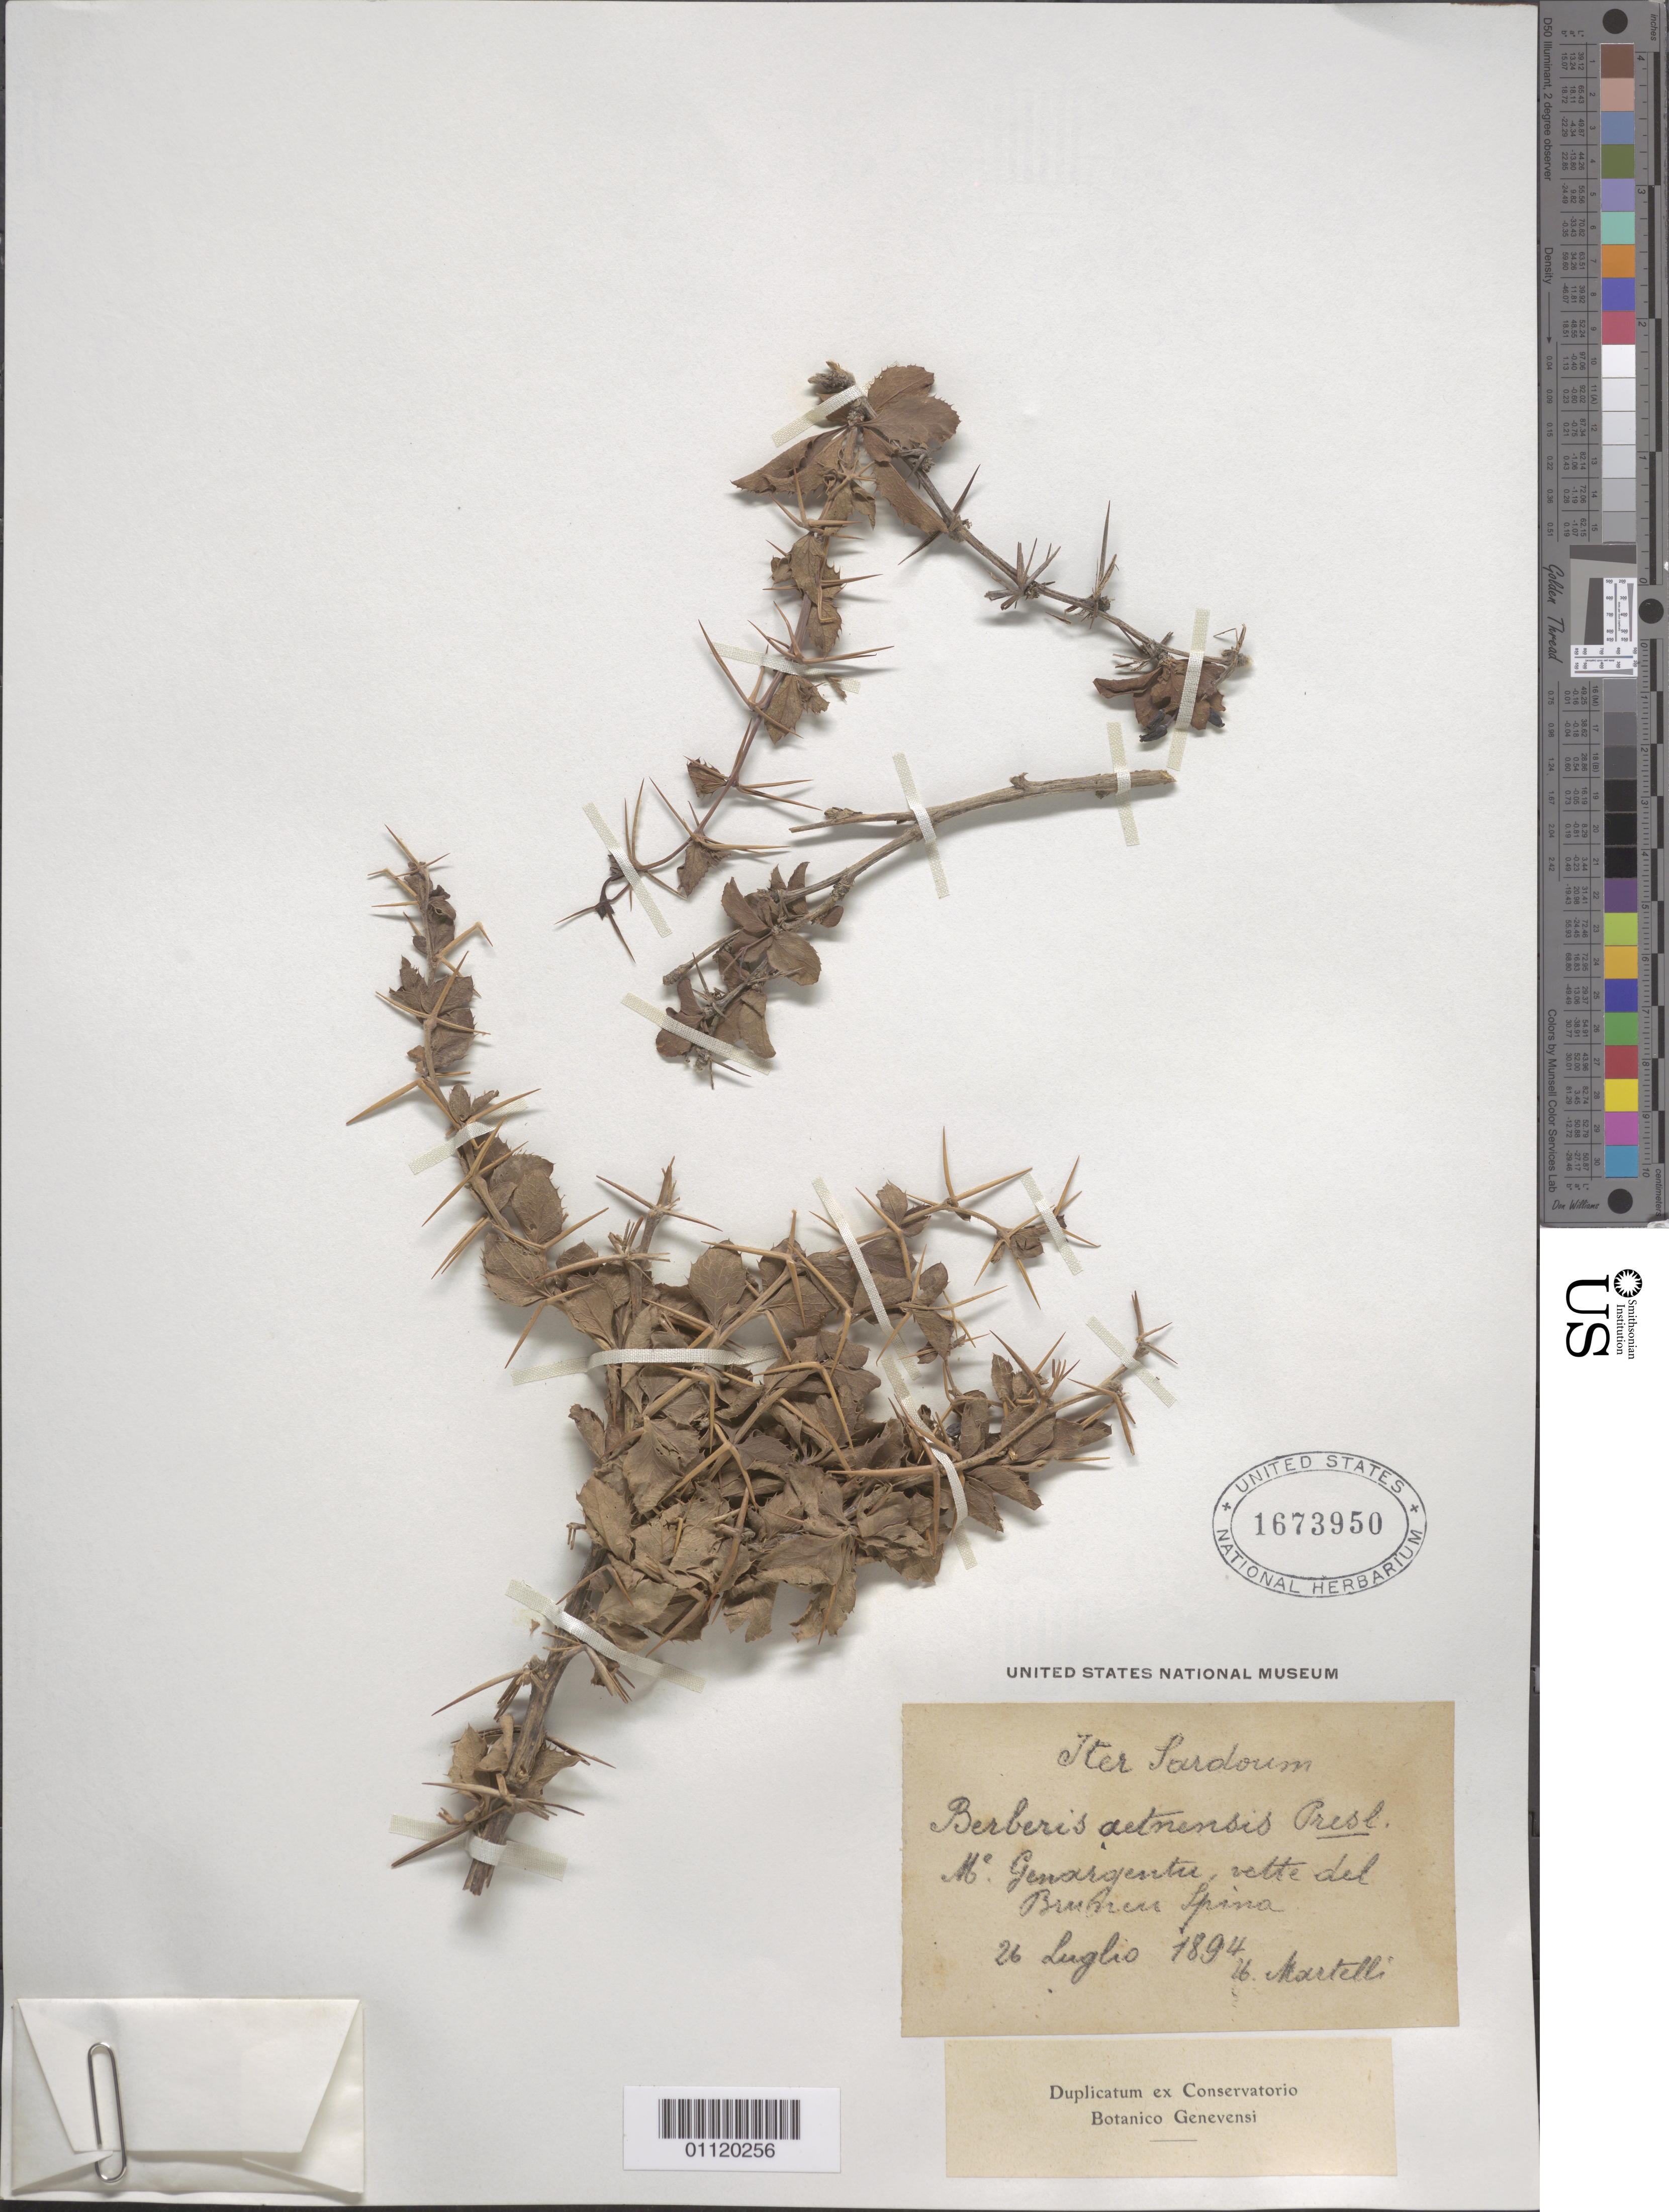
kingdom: Plantae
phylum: Tracheophyta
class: Magnoliopsida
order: Ranunculales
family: Berberidaceae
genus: Berberis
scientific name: Berberis aetnensis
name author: C. Presl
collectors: U. Martelli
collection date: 1894-07-26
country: Italy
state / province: Sardegna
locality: Mount Genargentu (?), peaks of Bruncu Spina. Provincia di Nuoro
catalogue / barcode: US 1673950